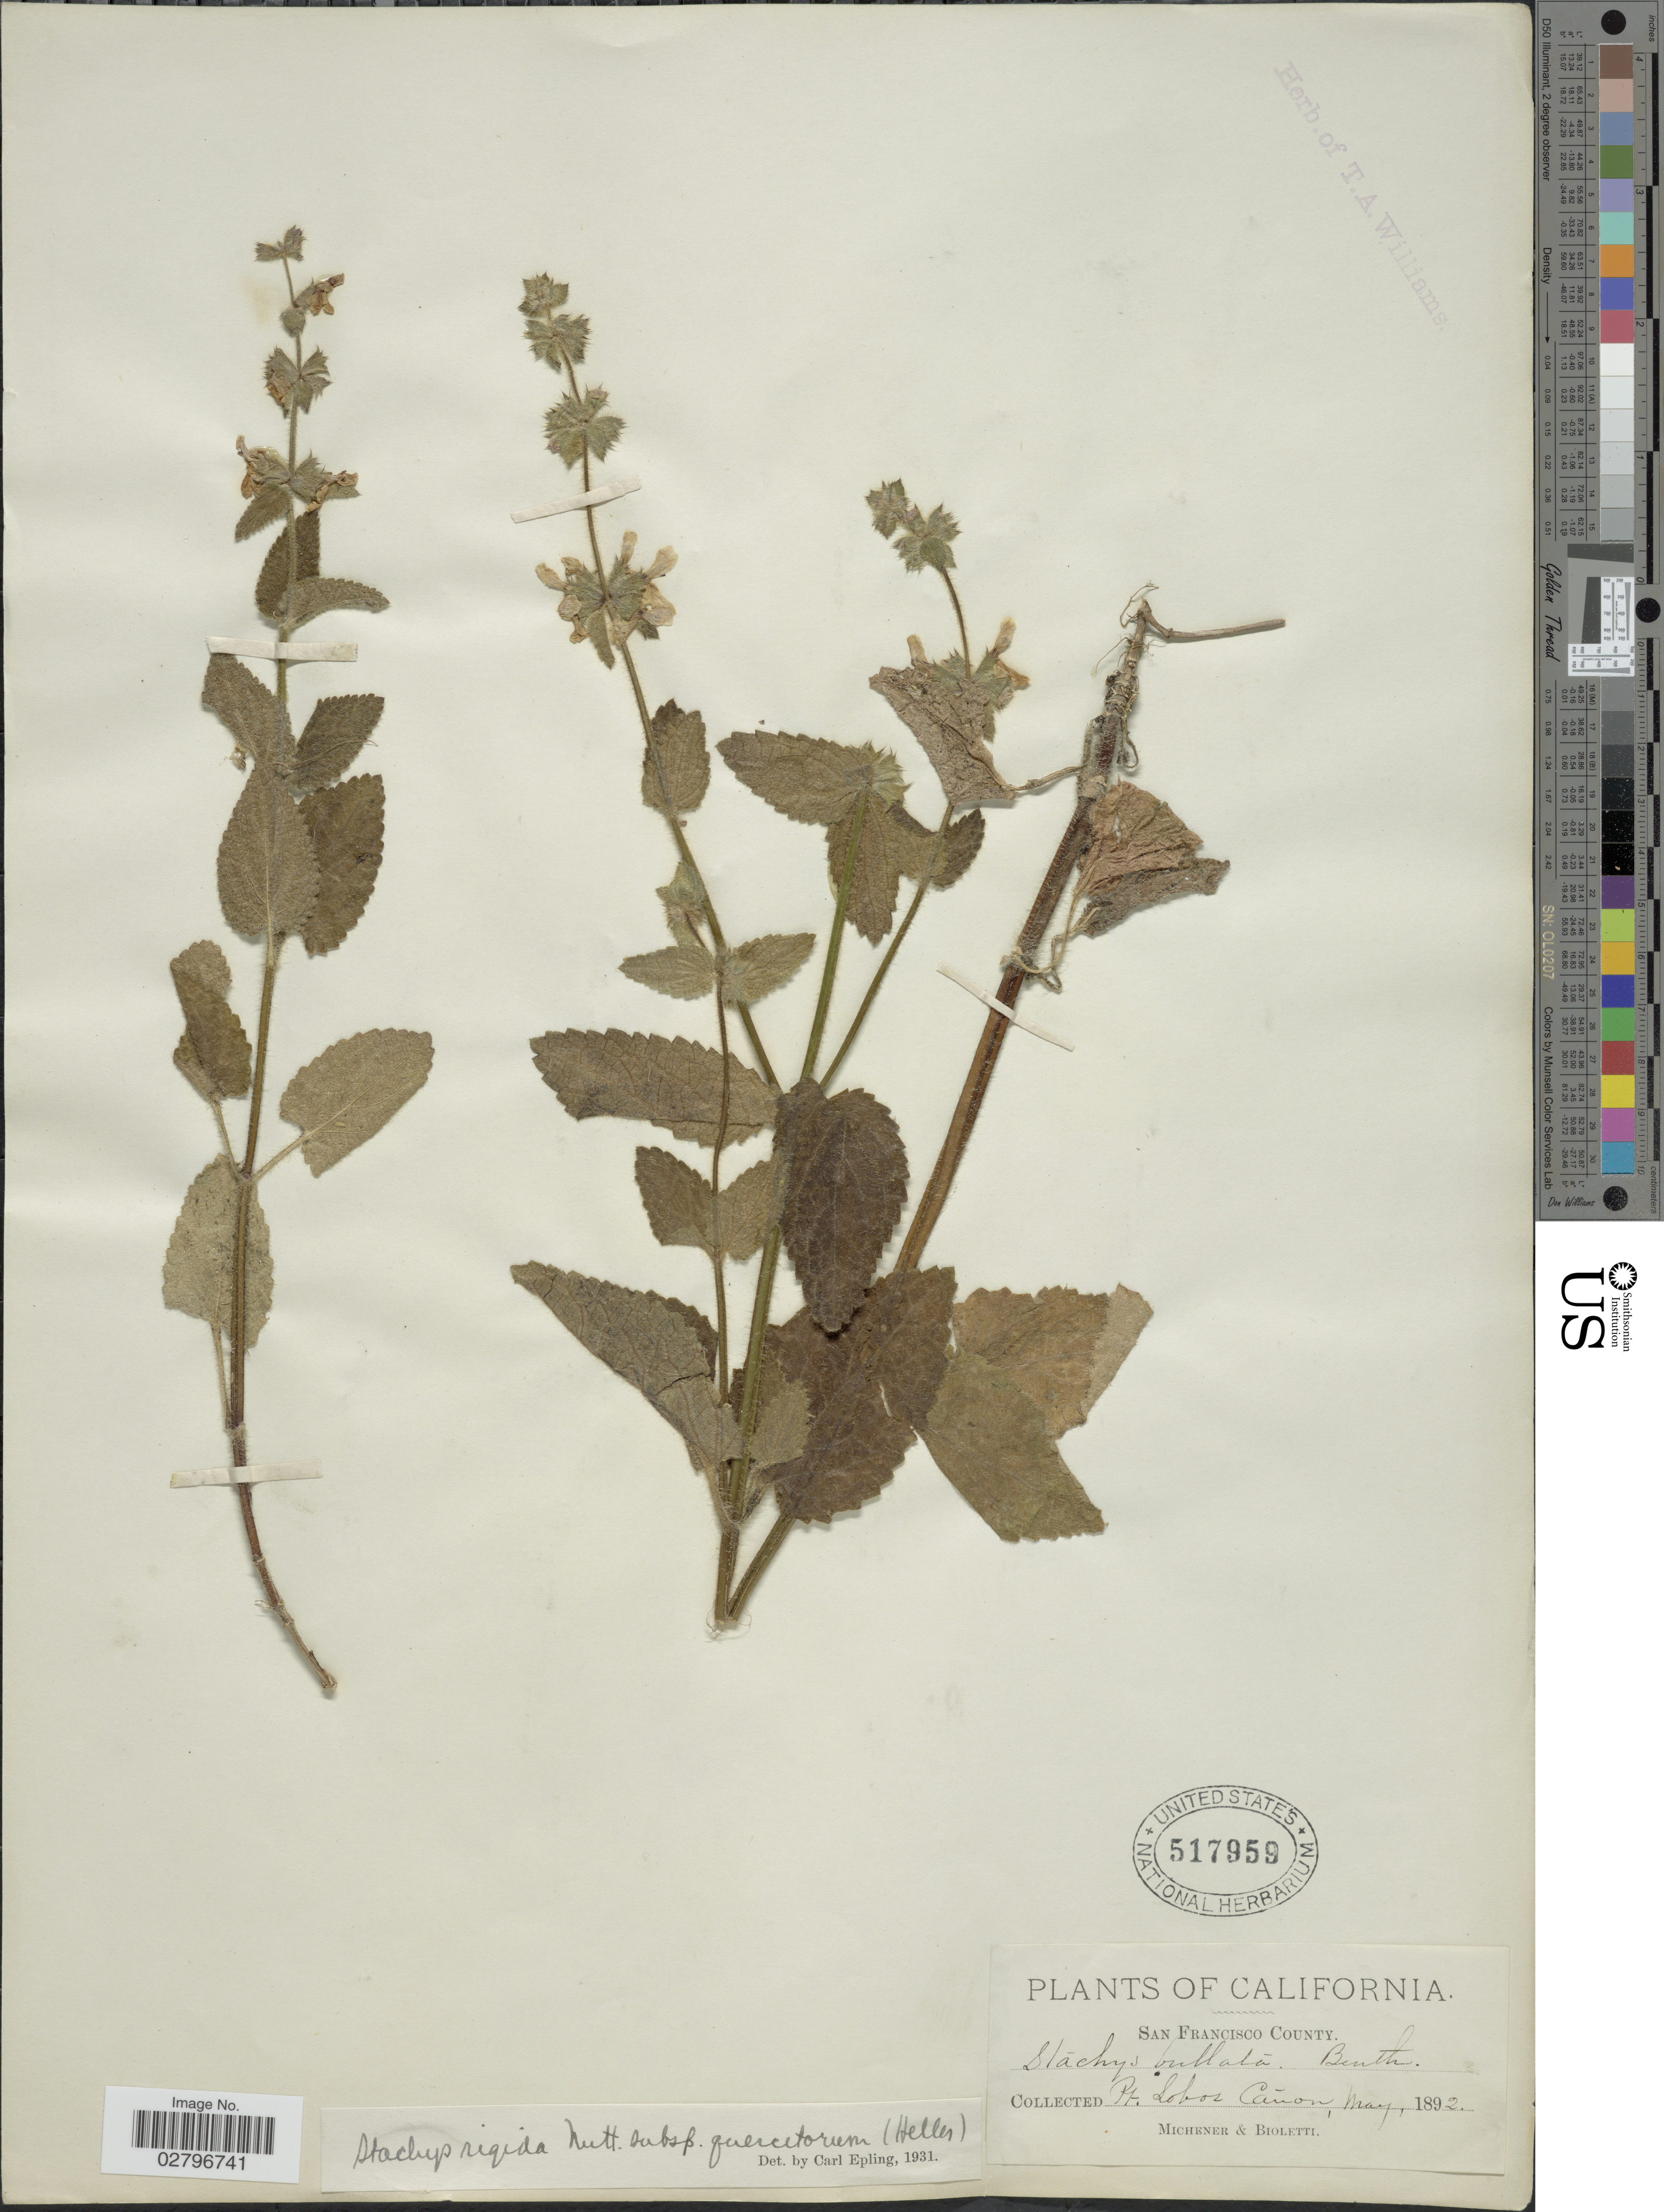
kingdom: Plantae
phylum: Tracheophyta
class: Magnoliopsida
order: Lamiales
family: Lamiaceae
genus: Stachys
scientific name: Stachys rigida subsp. quercetorum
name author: (A. Heller) Epling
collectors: -. Michener & -- Bioletti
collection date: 1892-05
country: United States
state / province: California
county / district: San Francisco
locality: San Francisco County, Pt. Lobos Cañon.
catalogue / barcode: US 517959